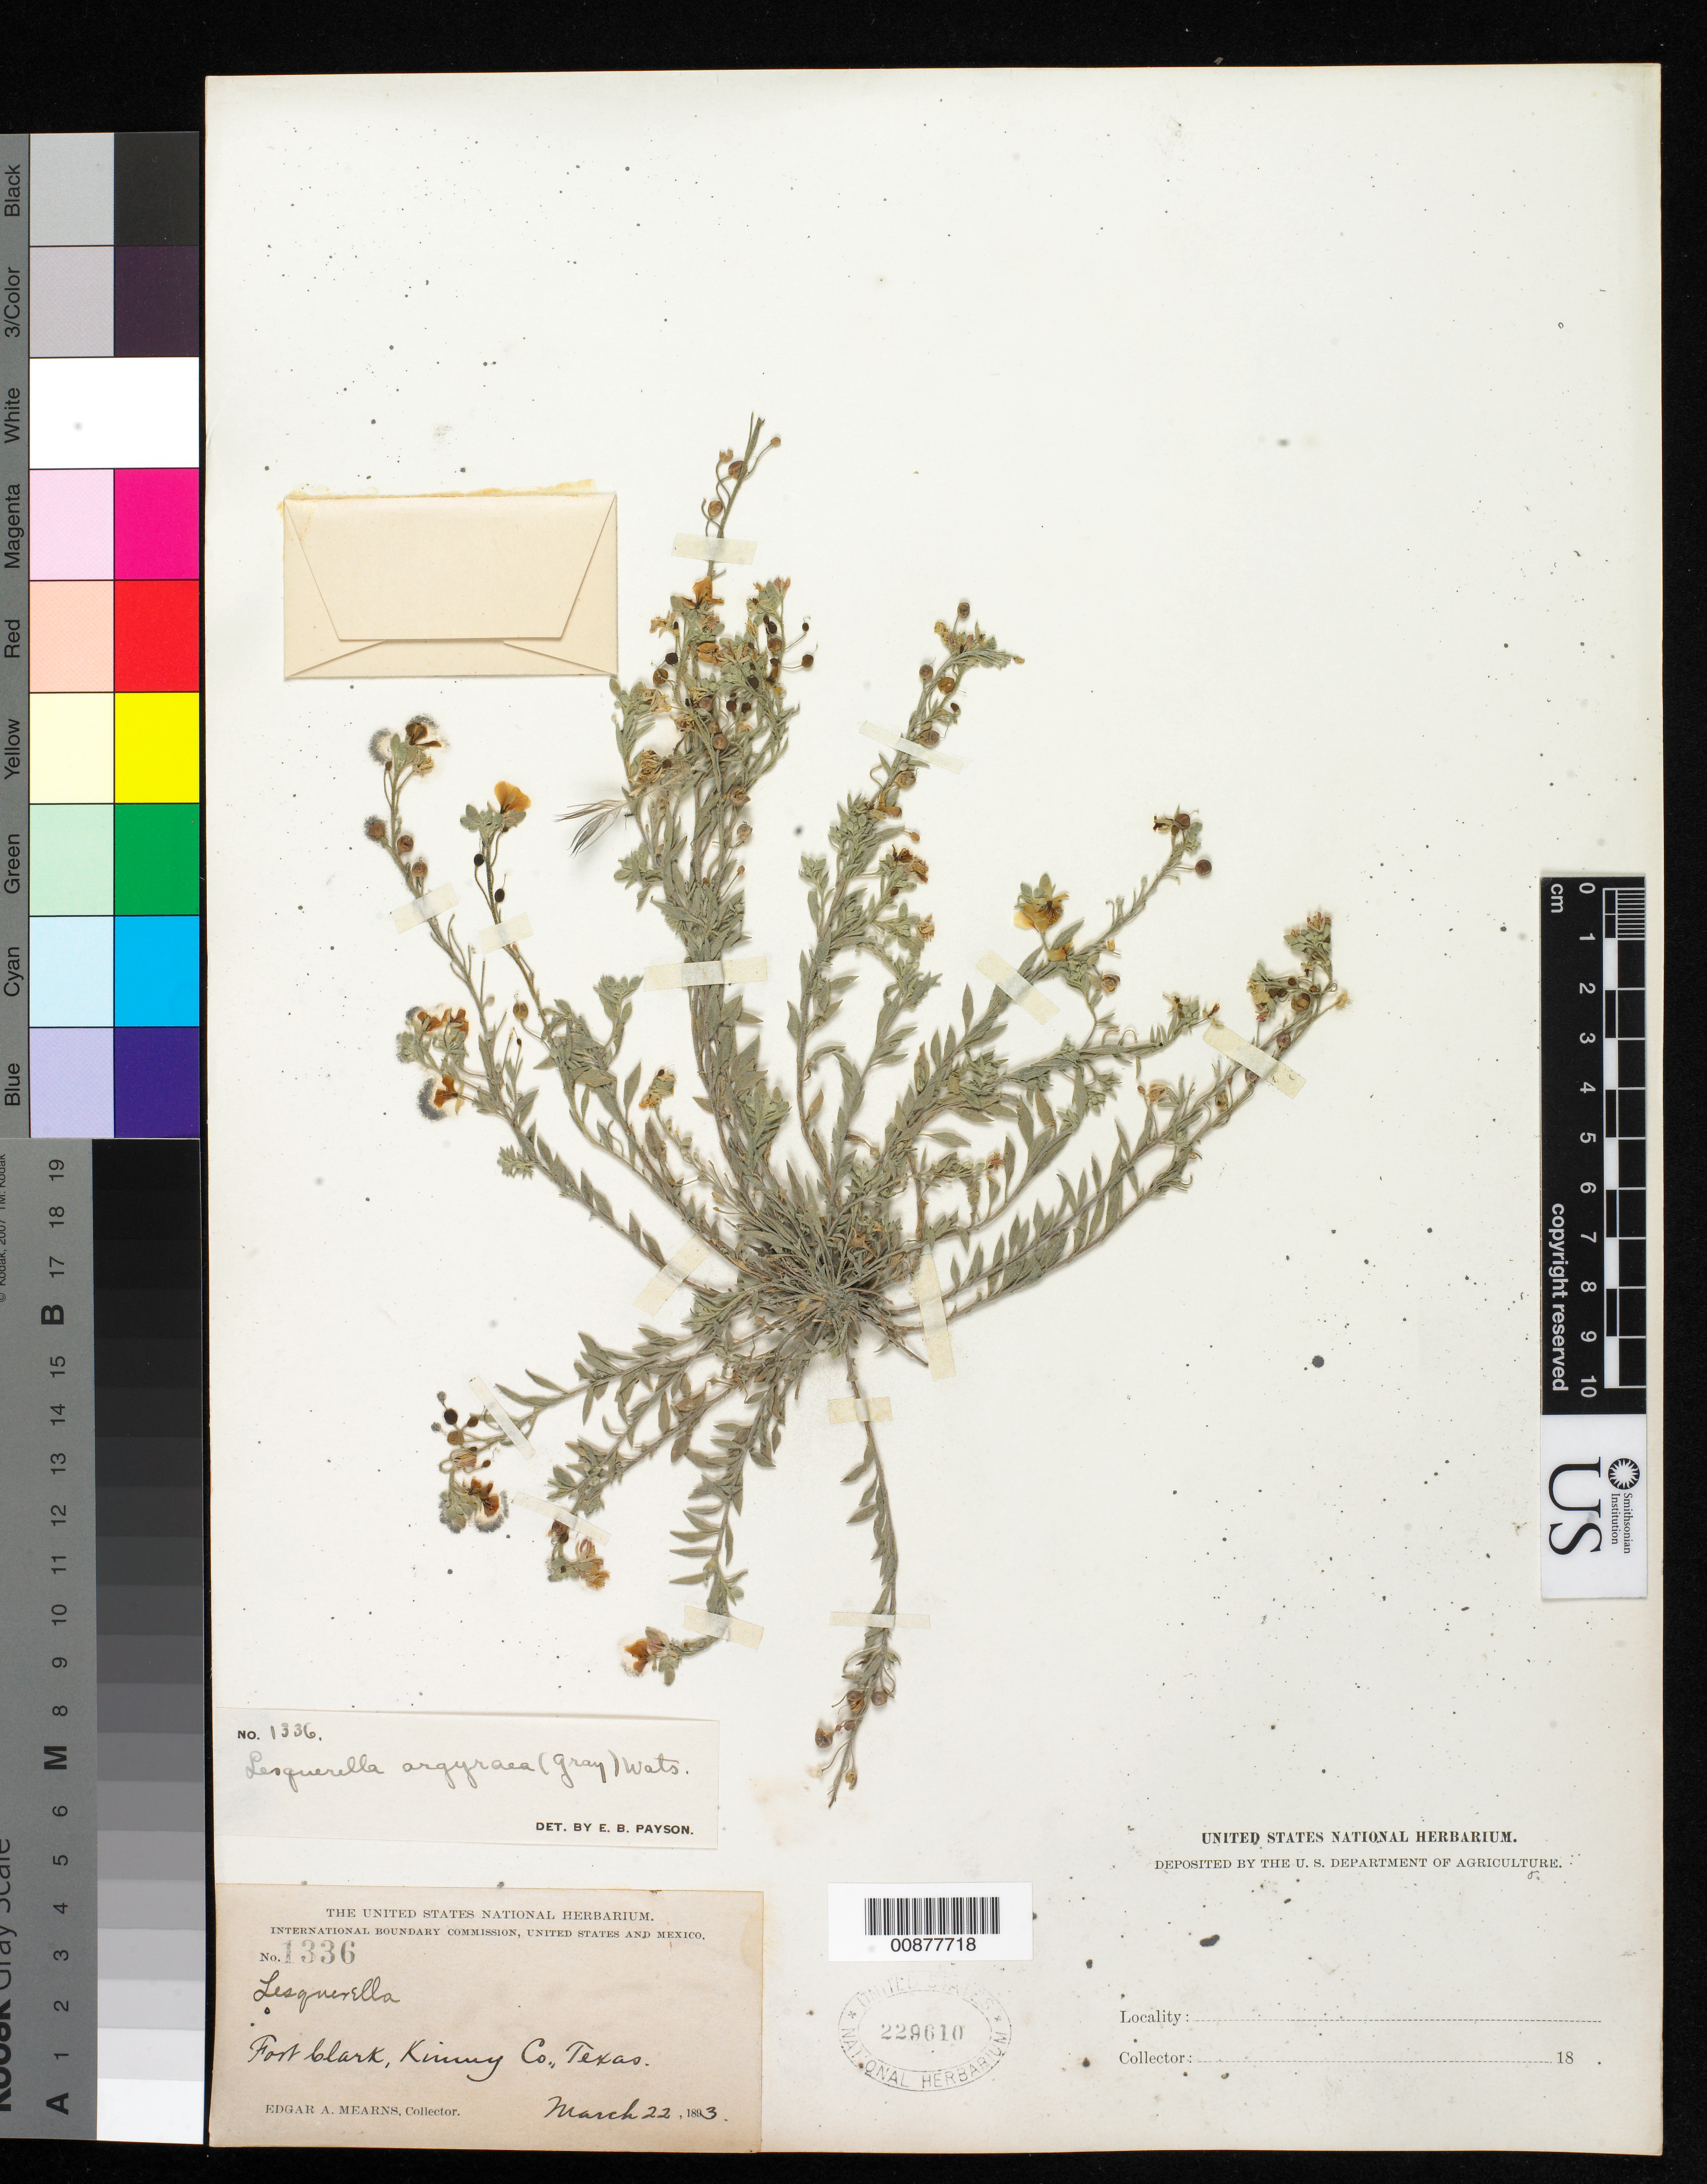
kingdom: Plantae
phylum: Tracheophyta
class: Magnoliopsida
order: Brassicales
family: Brassicaceae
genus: Lesquerella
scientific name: Lesquerella argyraea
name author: (A. Gray) S. Watson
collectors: E. A. Mearns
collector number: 1336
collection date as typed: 22 Mar 1893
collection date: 1893-03-22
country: United States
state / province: Texas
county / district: Kinney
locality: Fort Clark, Kinney County, Texas.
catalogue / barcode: US 229610